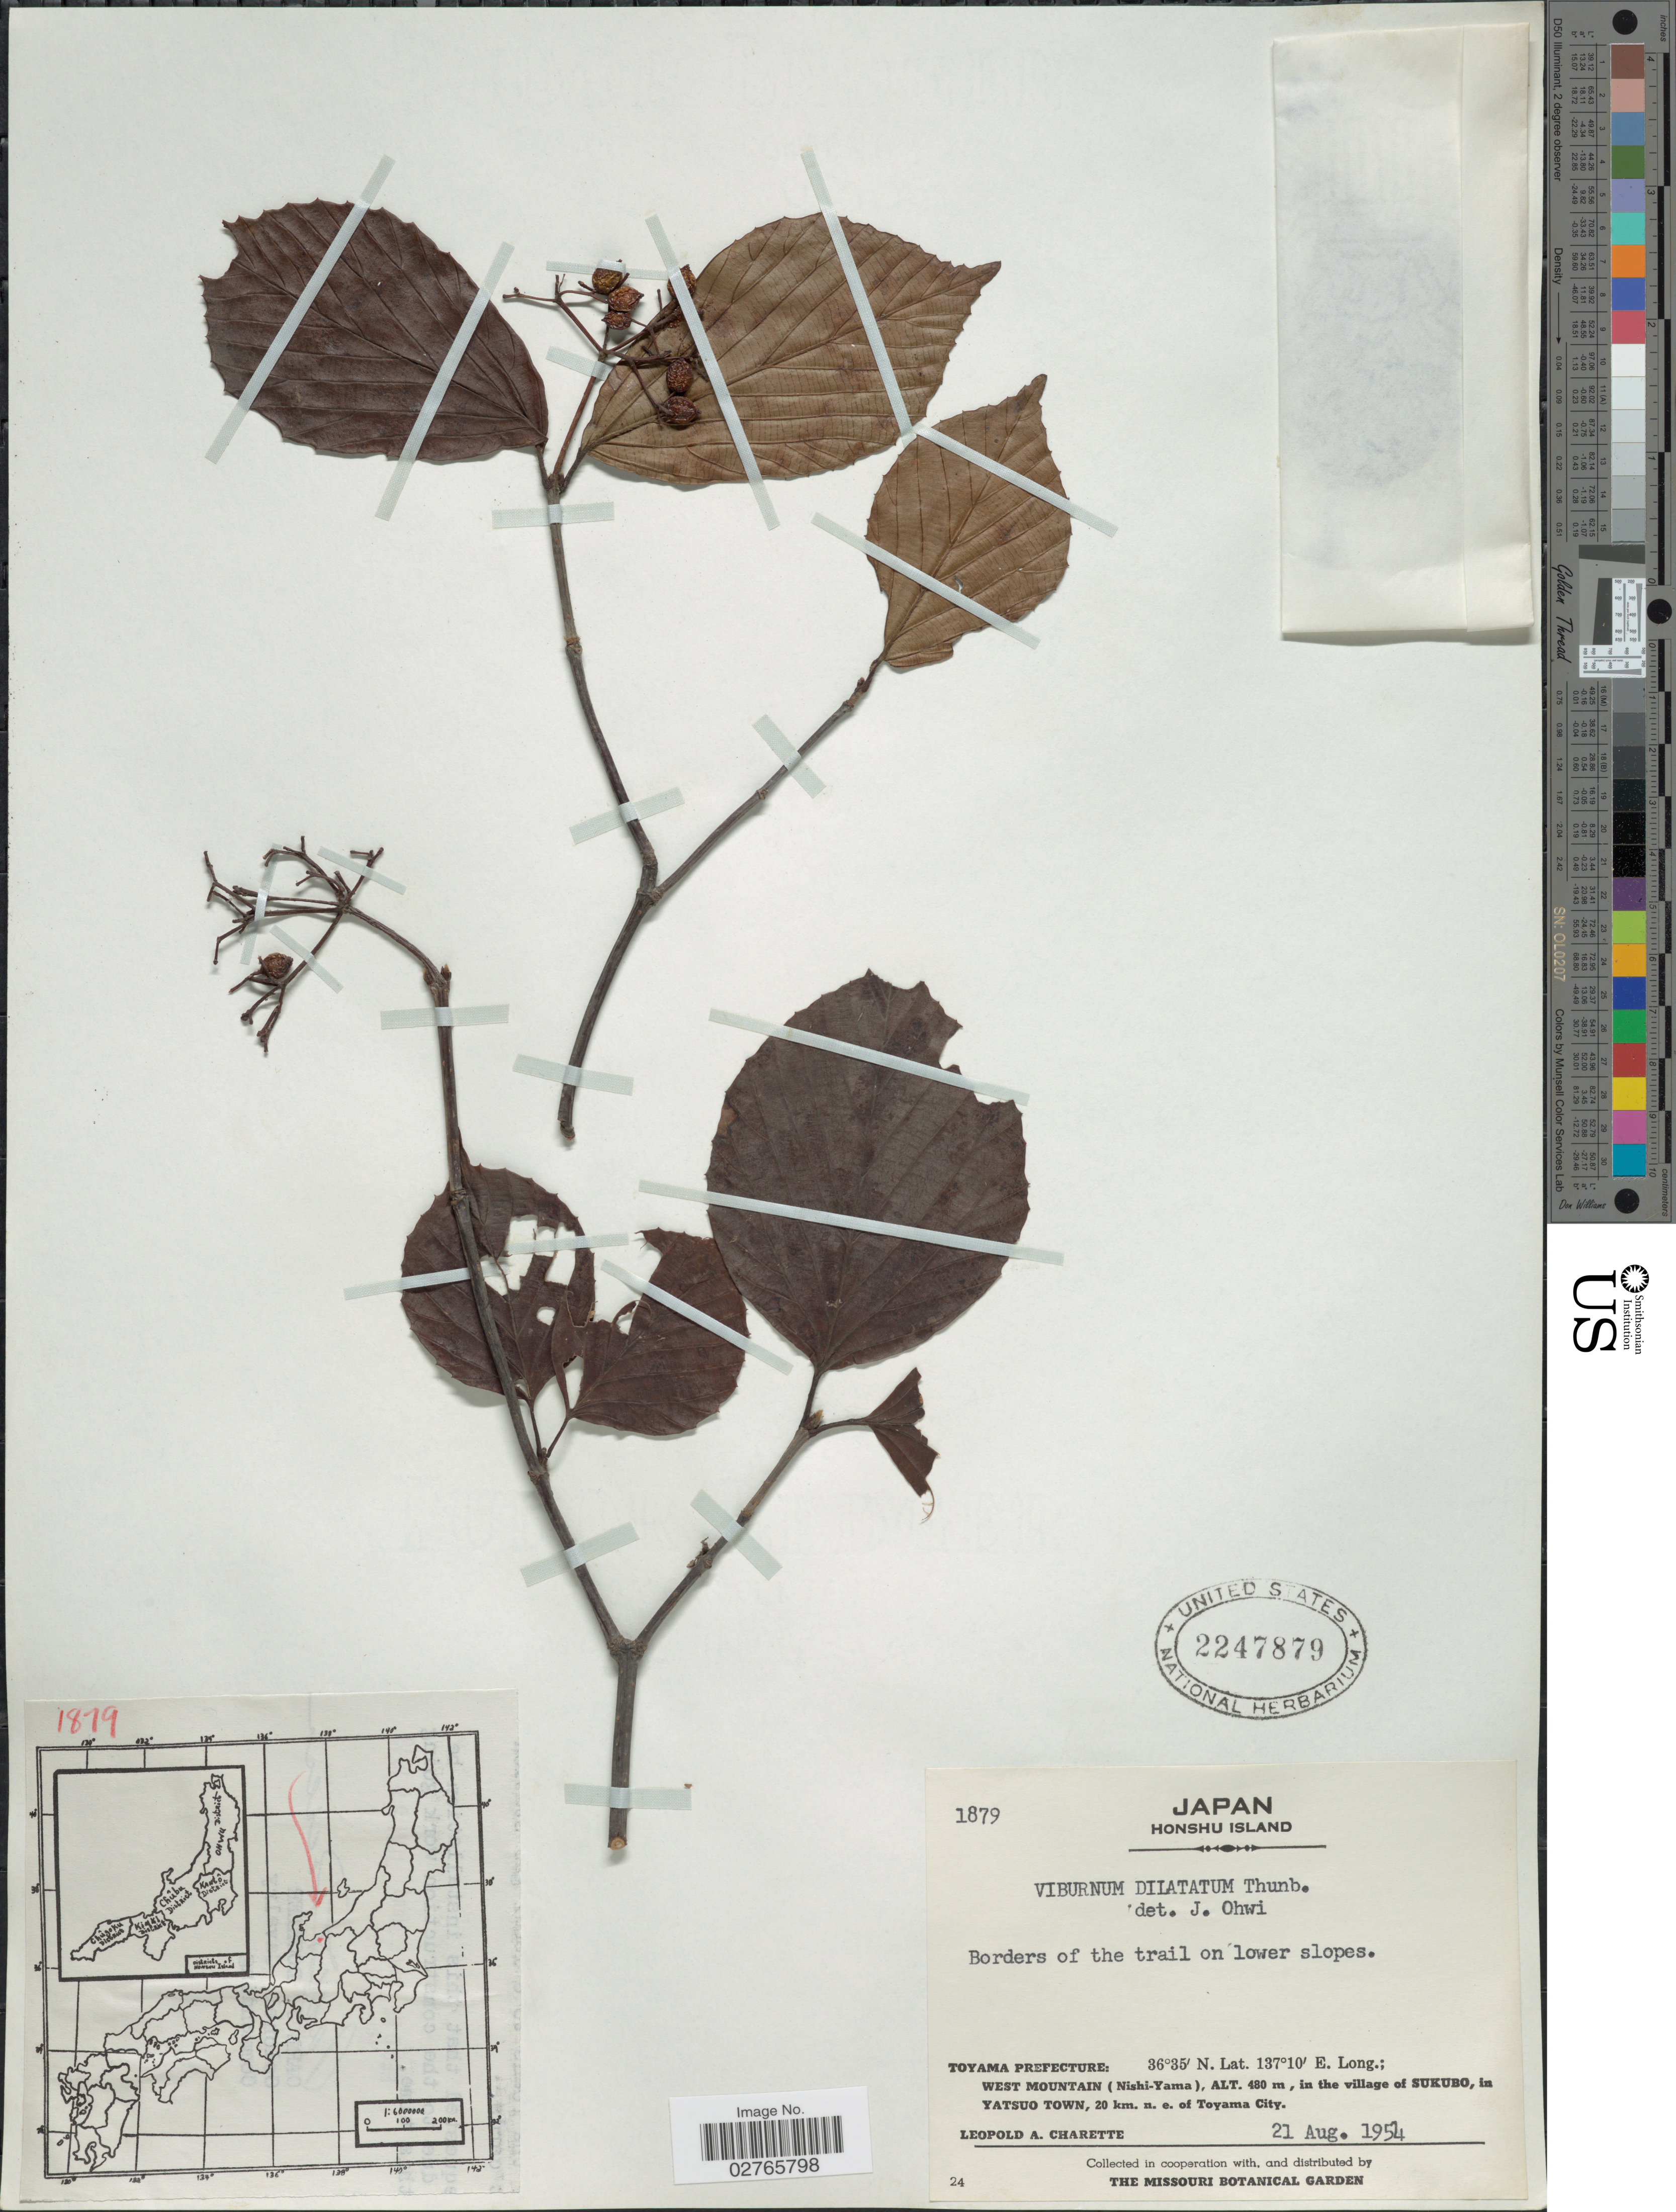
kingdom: Plantae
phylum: Tracheophyta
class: Magnoliopsida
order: Dipsacales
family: Viburnaceae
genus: Viburnum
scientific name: Viburnum dilatatum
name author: Thunb.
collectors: L. A. Charette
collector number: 1879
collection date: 1954-08-21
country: Japan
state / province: Toyama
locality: Honshu Island. Toyama Prefecture. West Mountain (Nishi-Yama), in the village of Sukubo, in Yatsuo Town, 20 km. n.e. of Toyama City.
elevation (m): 480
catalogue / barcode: US 2247879